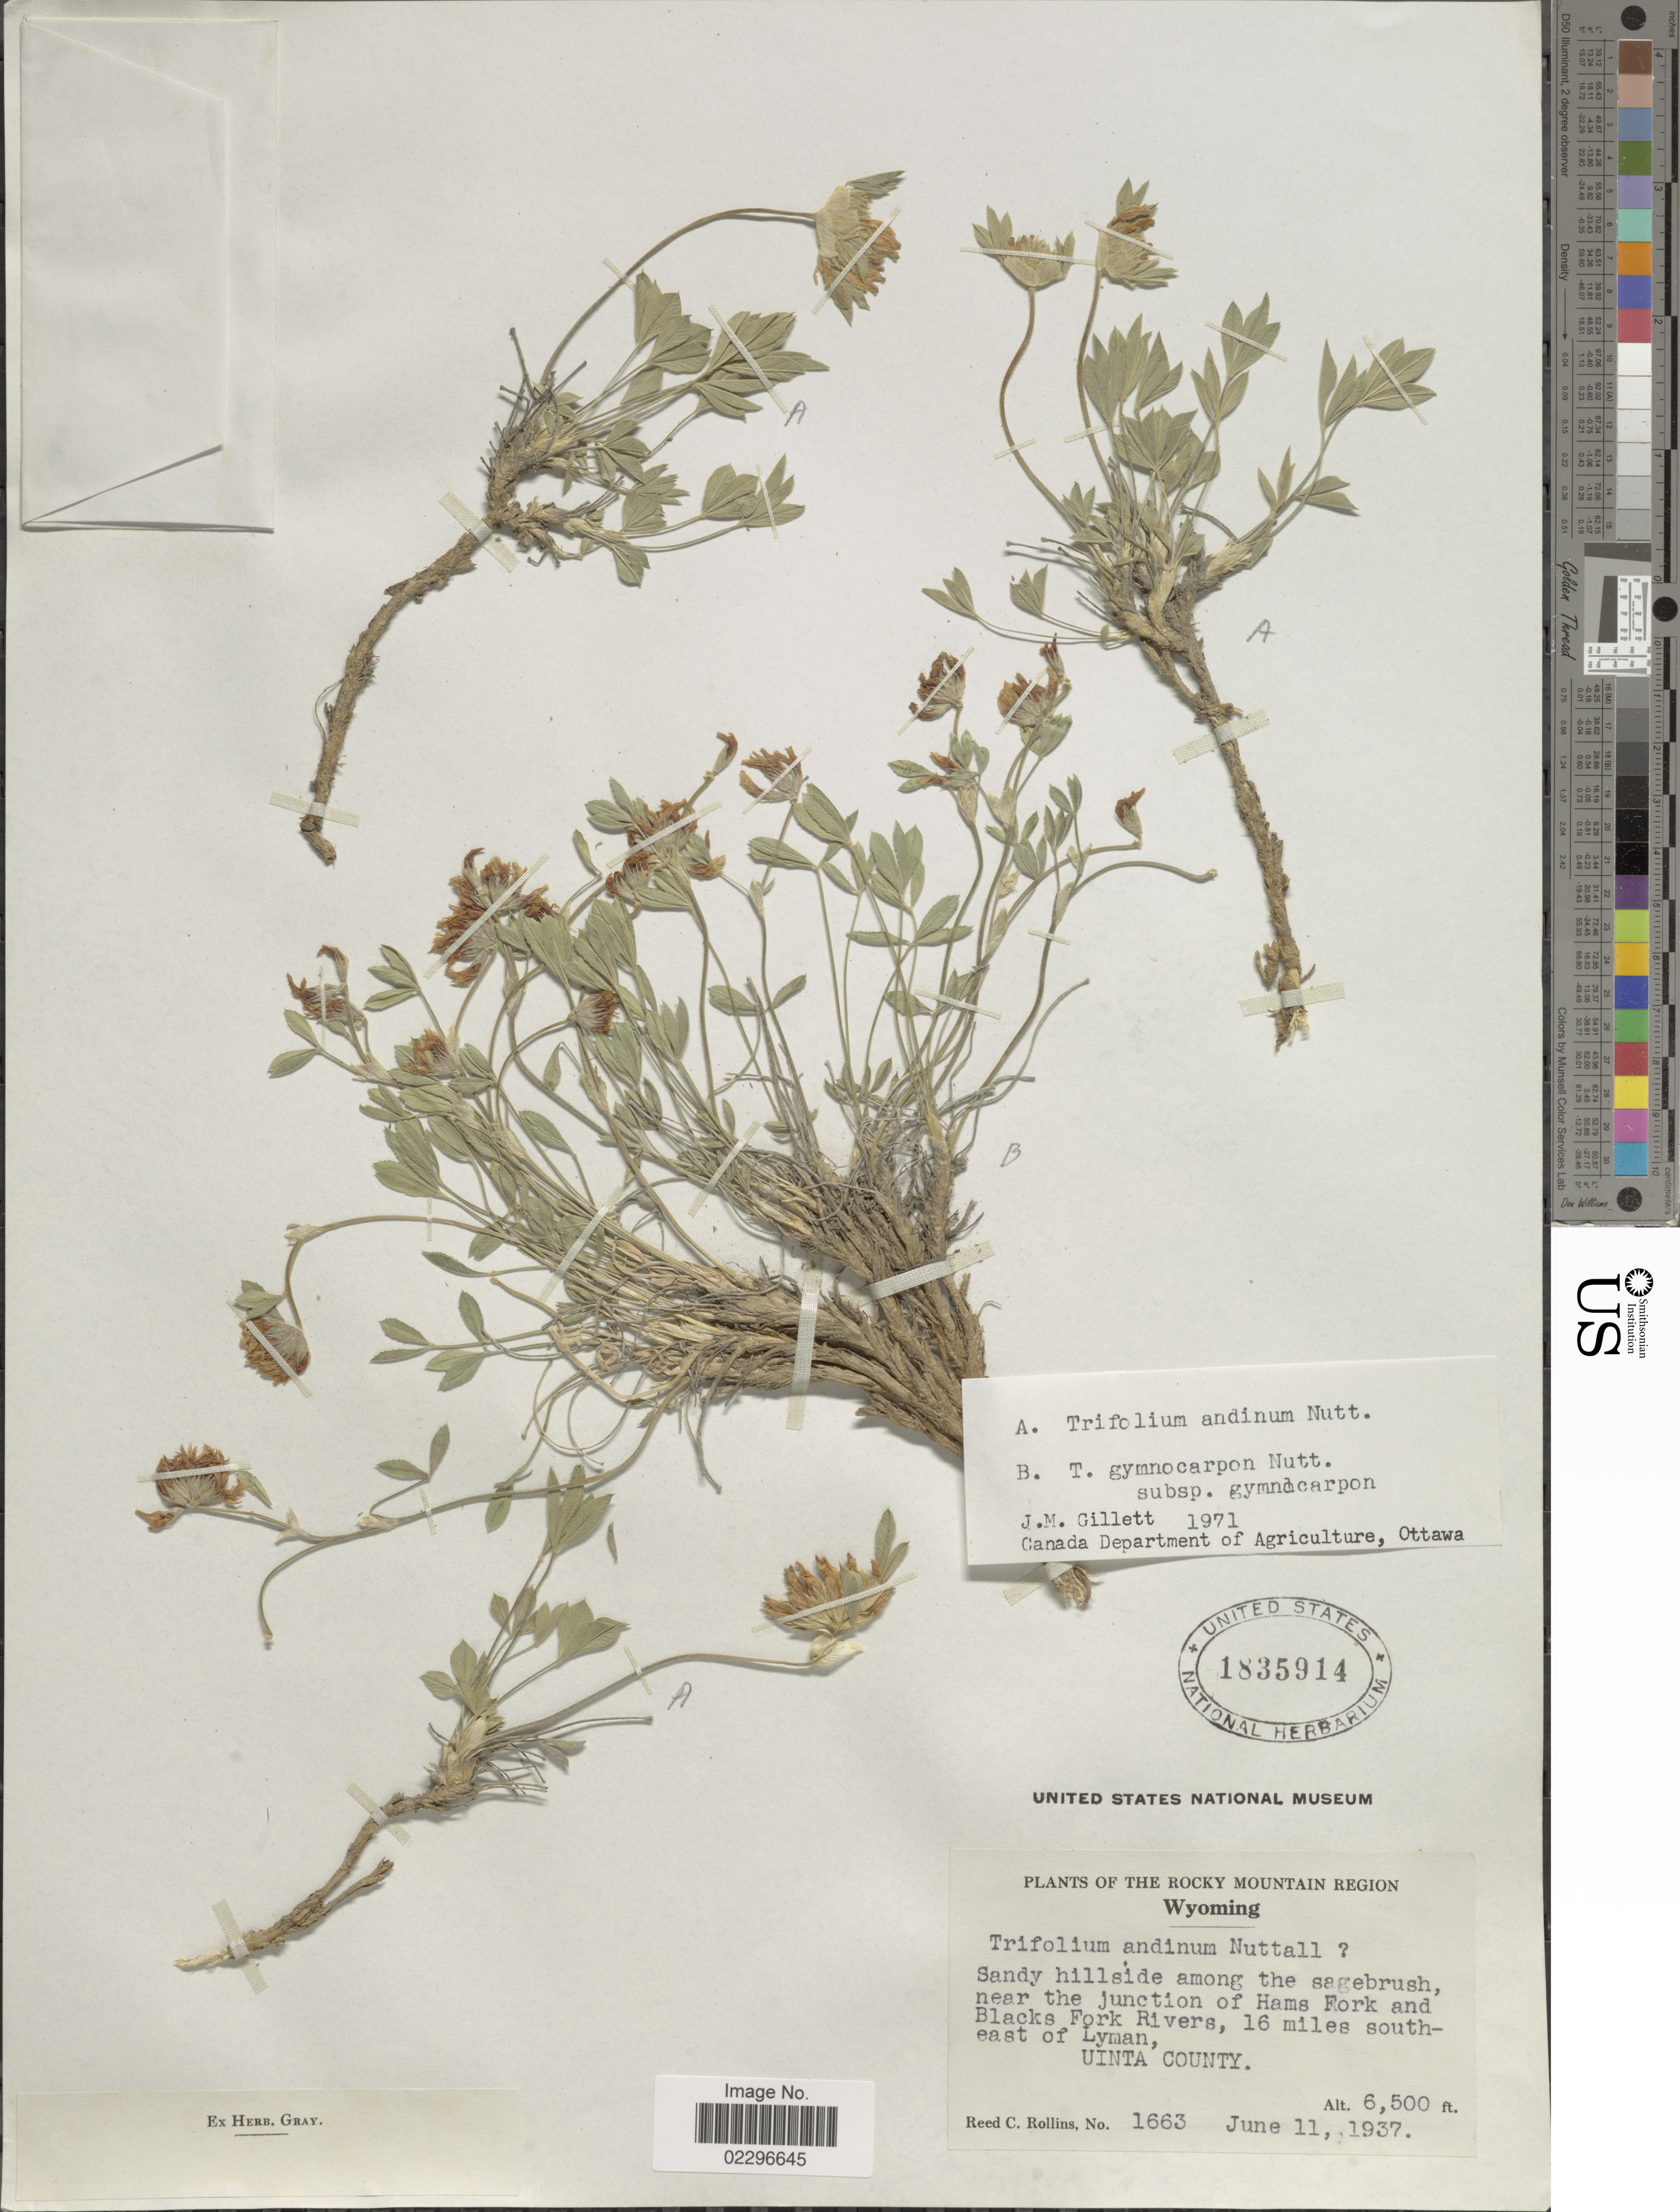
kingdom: Plantae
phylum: Tracheophyta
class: Magnoliopsida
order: Fabales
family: Fabaceae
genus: Trifolium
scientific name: Trifolium gymnocarpon subsp. gymnocarpon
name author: Nutt.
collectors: R. C. Rollins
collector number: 1663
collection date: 1937-06-11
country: United States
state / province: Wyoming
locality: Near the junction of Hams Fork and Blacks Fork Rivers, 16 miles southest of Lyman, Uinta County.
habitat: sandy hillside among the sagebrush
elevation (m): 1981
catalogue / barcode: US 1835914